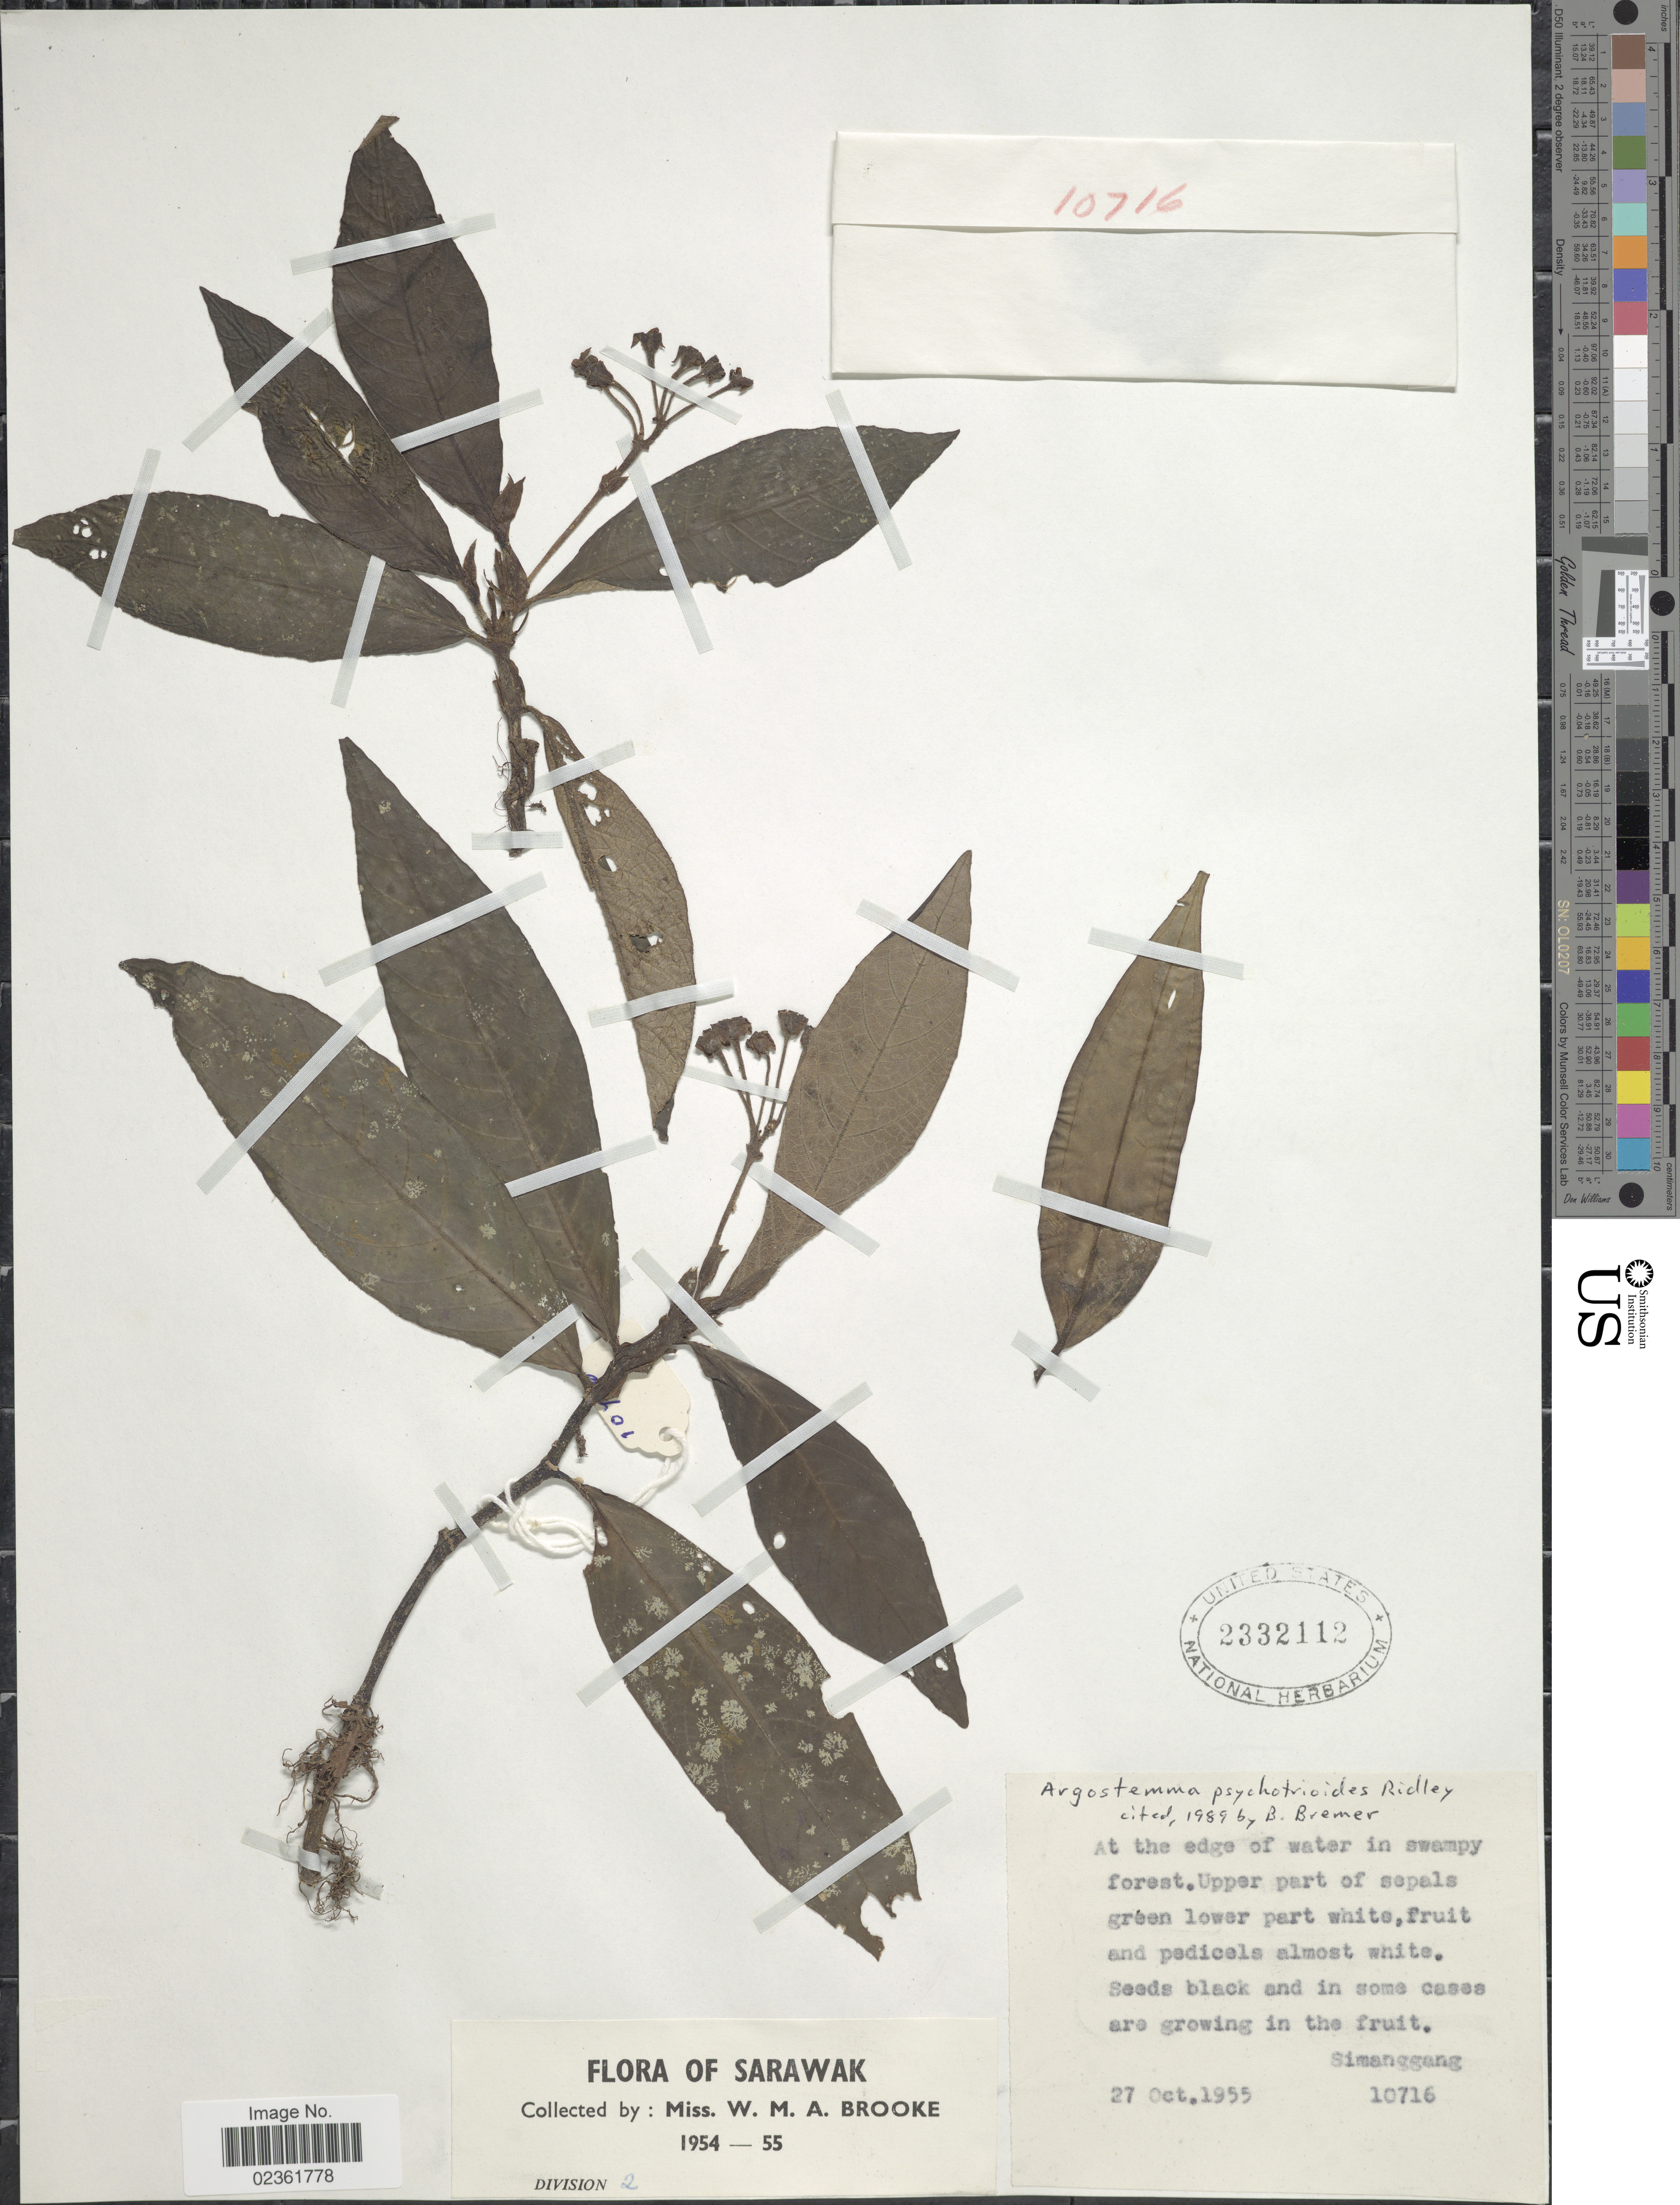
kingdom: Plantae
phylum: Tracheophyta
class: Magnoliopsida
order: Gentianales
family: Rubiaceae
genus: Argostemma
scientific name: Argostemma psychotrioides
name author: Ridl.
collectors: W. Brooke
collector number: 10716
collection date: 1955-10-27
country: Malaysia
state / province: Sarawak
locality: At the edge of water in swampy forest, Simanggang.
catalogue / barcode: US 2332112